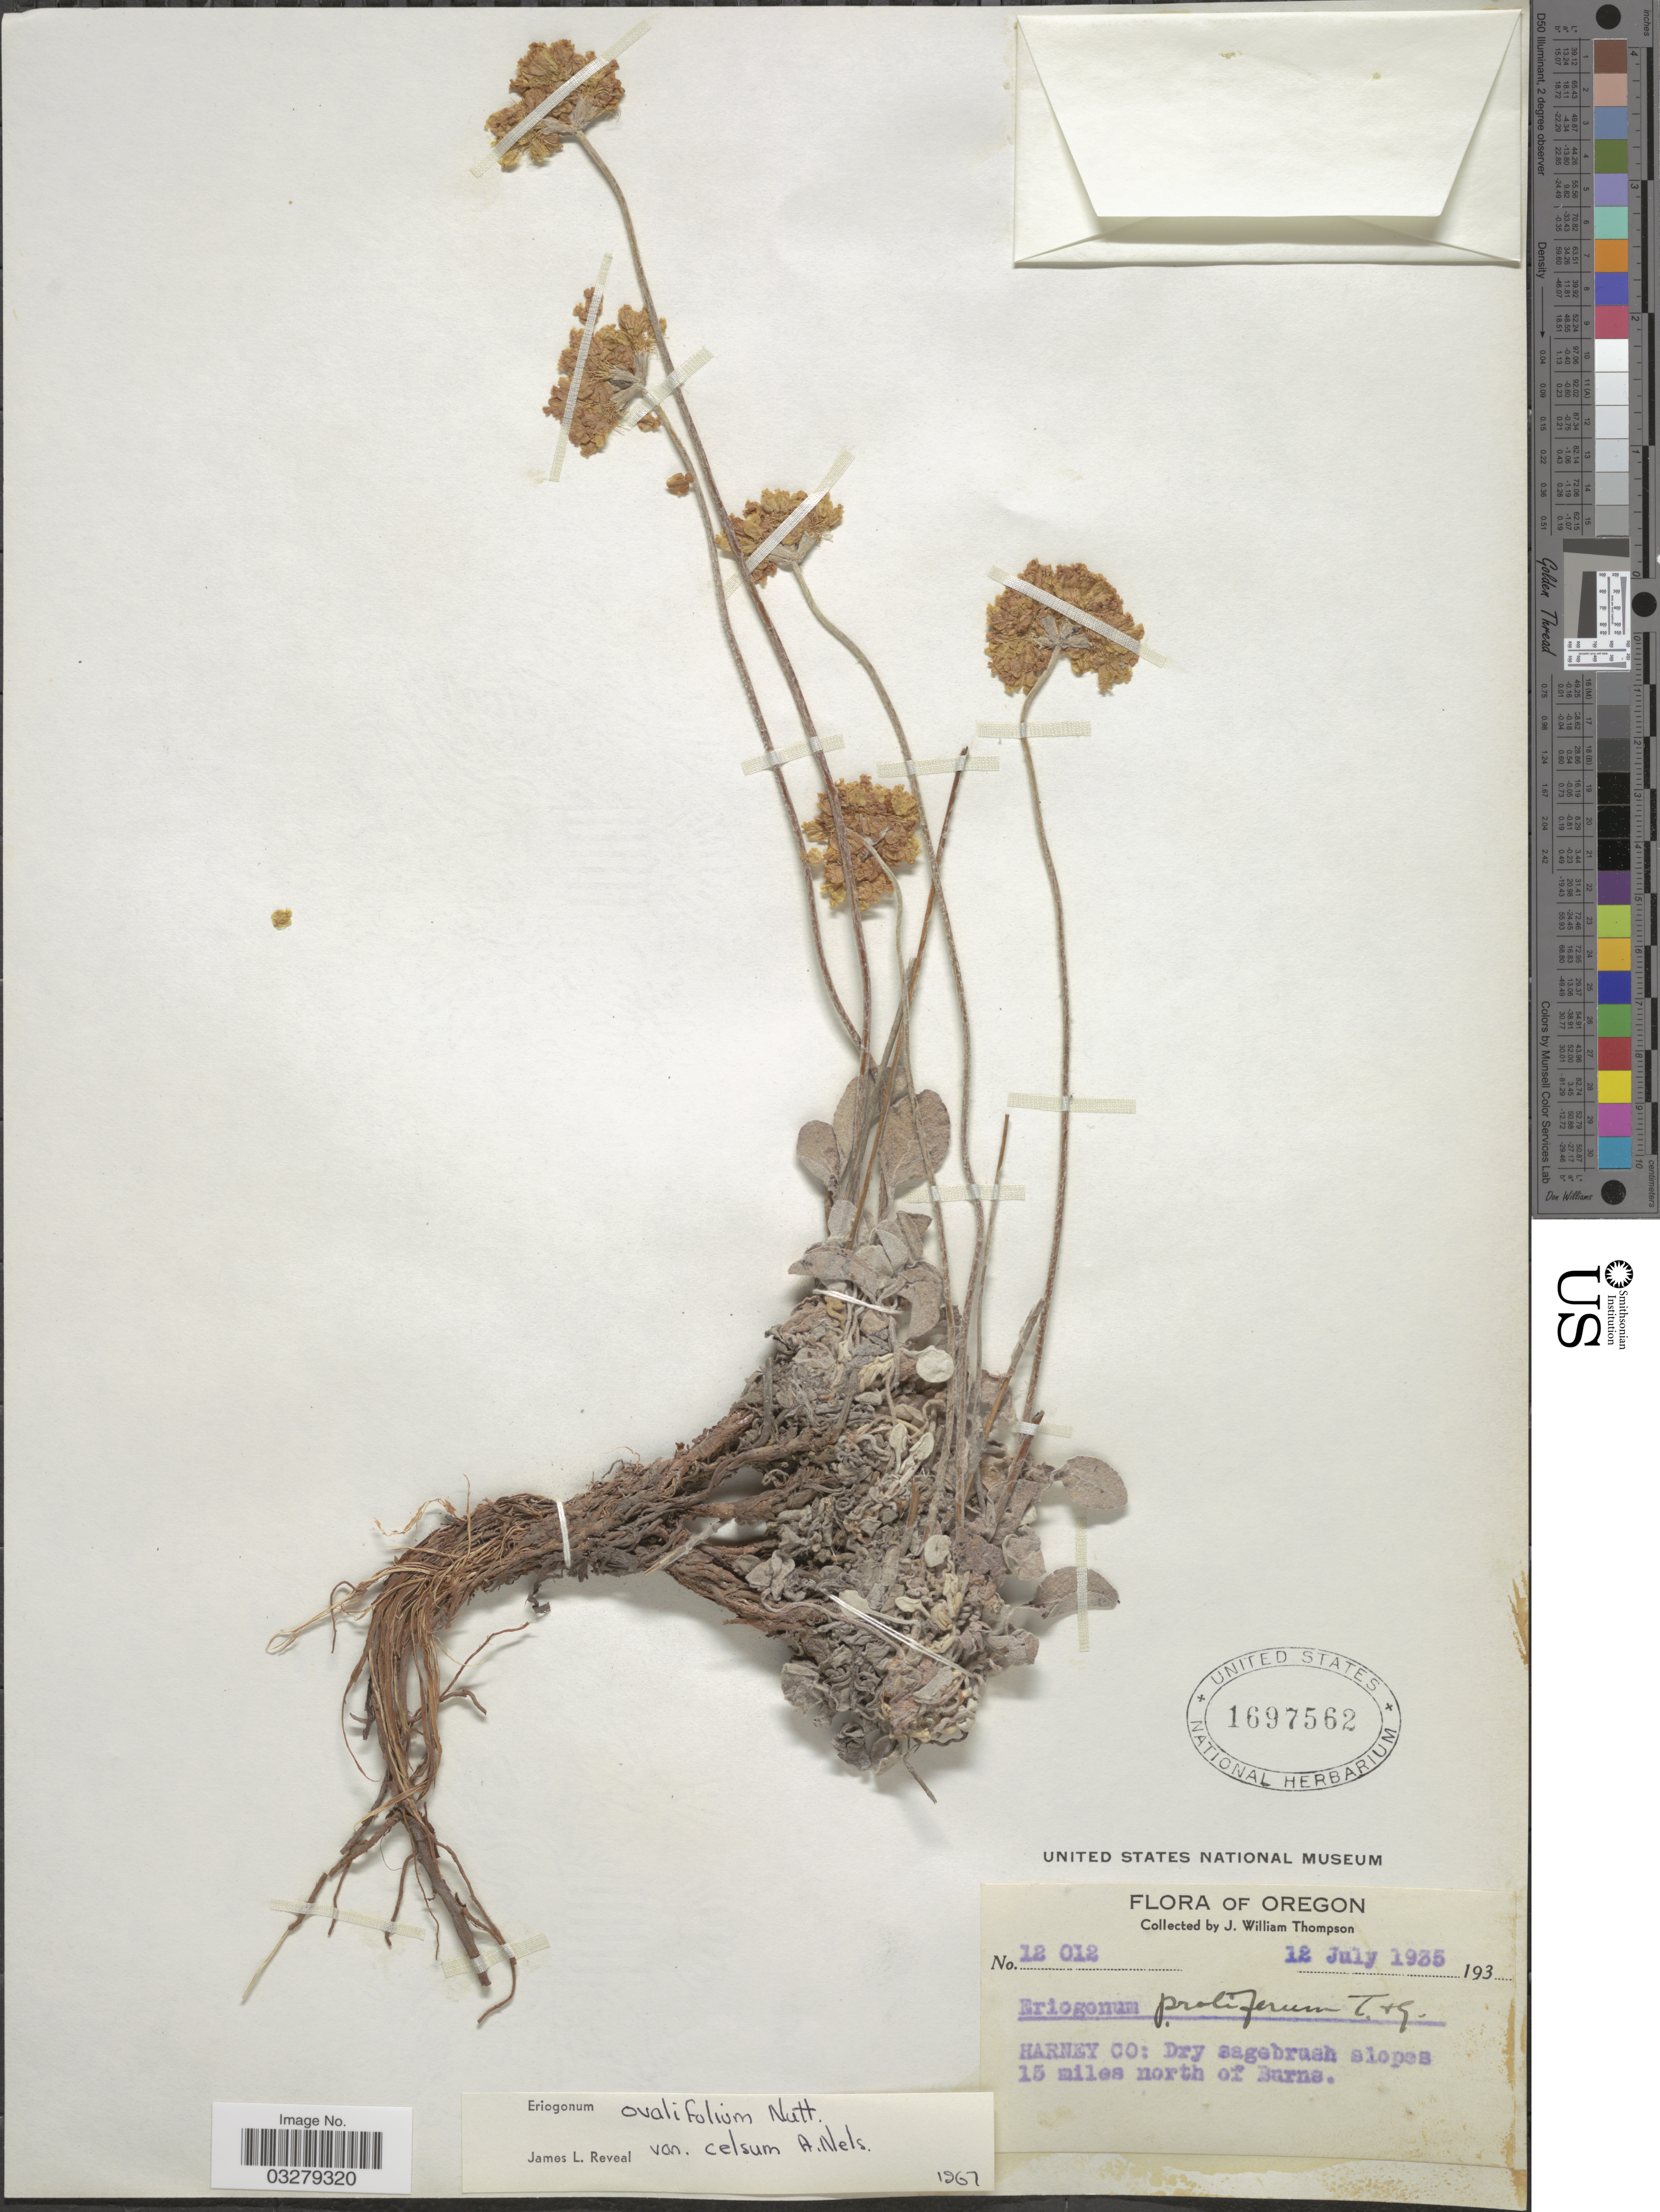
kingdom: Plantae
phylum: Tracheophyta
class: Magnoliopsida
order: Caryophyllales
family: Polygonaceae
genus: Eriogonum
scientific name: Eriogonum ovalifolium var. celsum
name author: A. Nelson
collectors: J. W. Thompson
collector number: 12012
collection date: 1935-07-12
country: United States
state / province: Oregon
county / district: Harney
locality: Harney Co: Dry sagebrush slopes 15 miles north of Burns.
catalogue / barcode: US 1697562